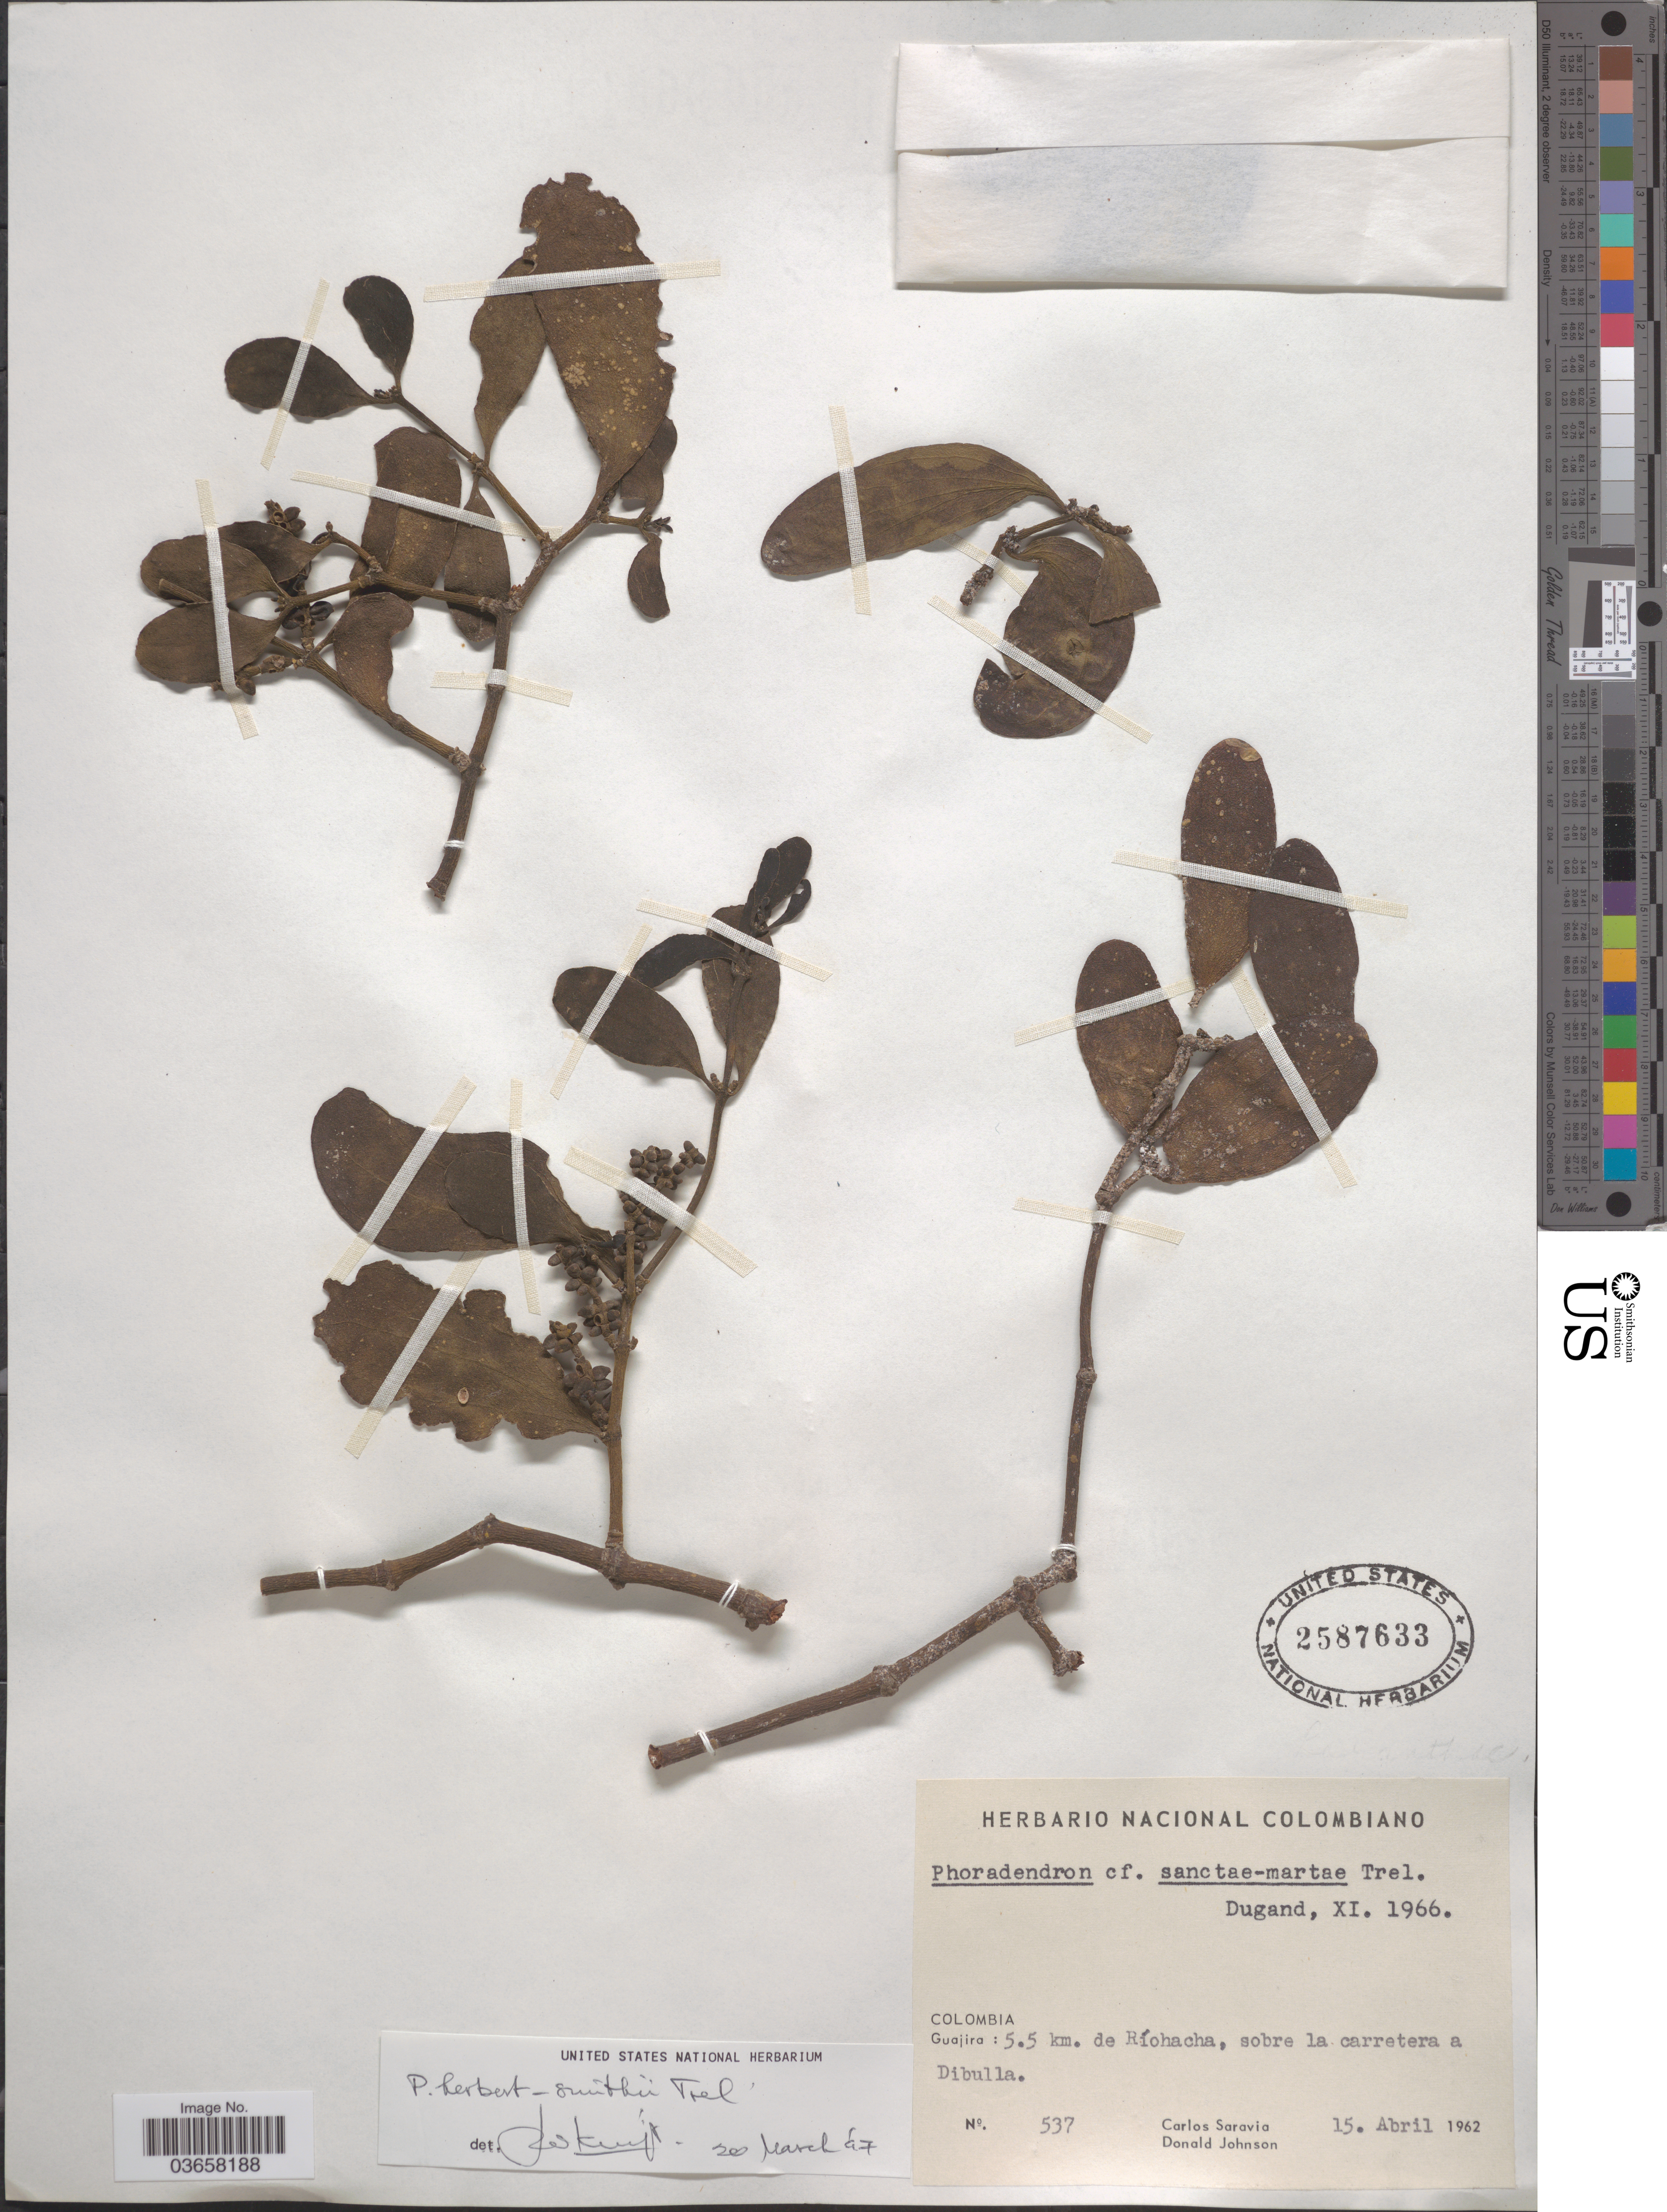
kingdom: Plantae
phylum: Tracheophyta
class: Magnoliopsida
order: Santalales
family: Viscaceae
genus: Phoradendron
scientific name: Phoradendron herbert-smithii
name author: Trel.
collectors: C. Saravia & D. Johnson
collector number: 537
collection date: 1962-04-15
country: Colombia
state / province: La Guajira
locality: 5.5 km. de Ríohacha, sobre la carretera a Dibulla.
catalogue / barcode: US 2587633